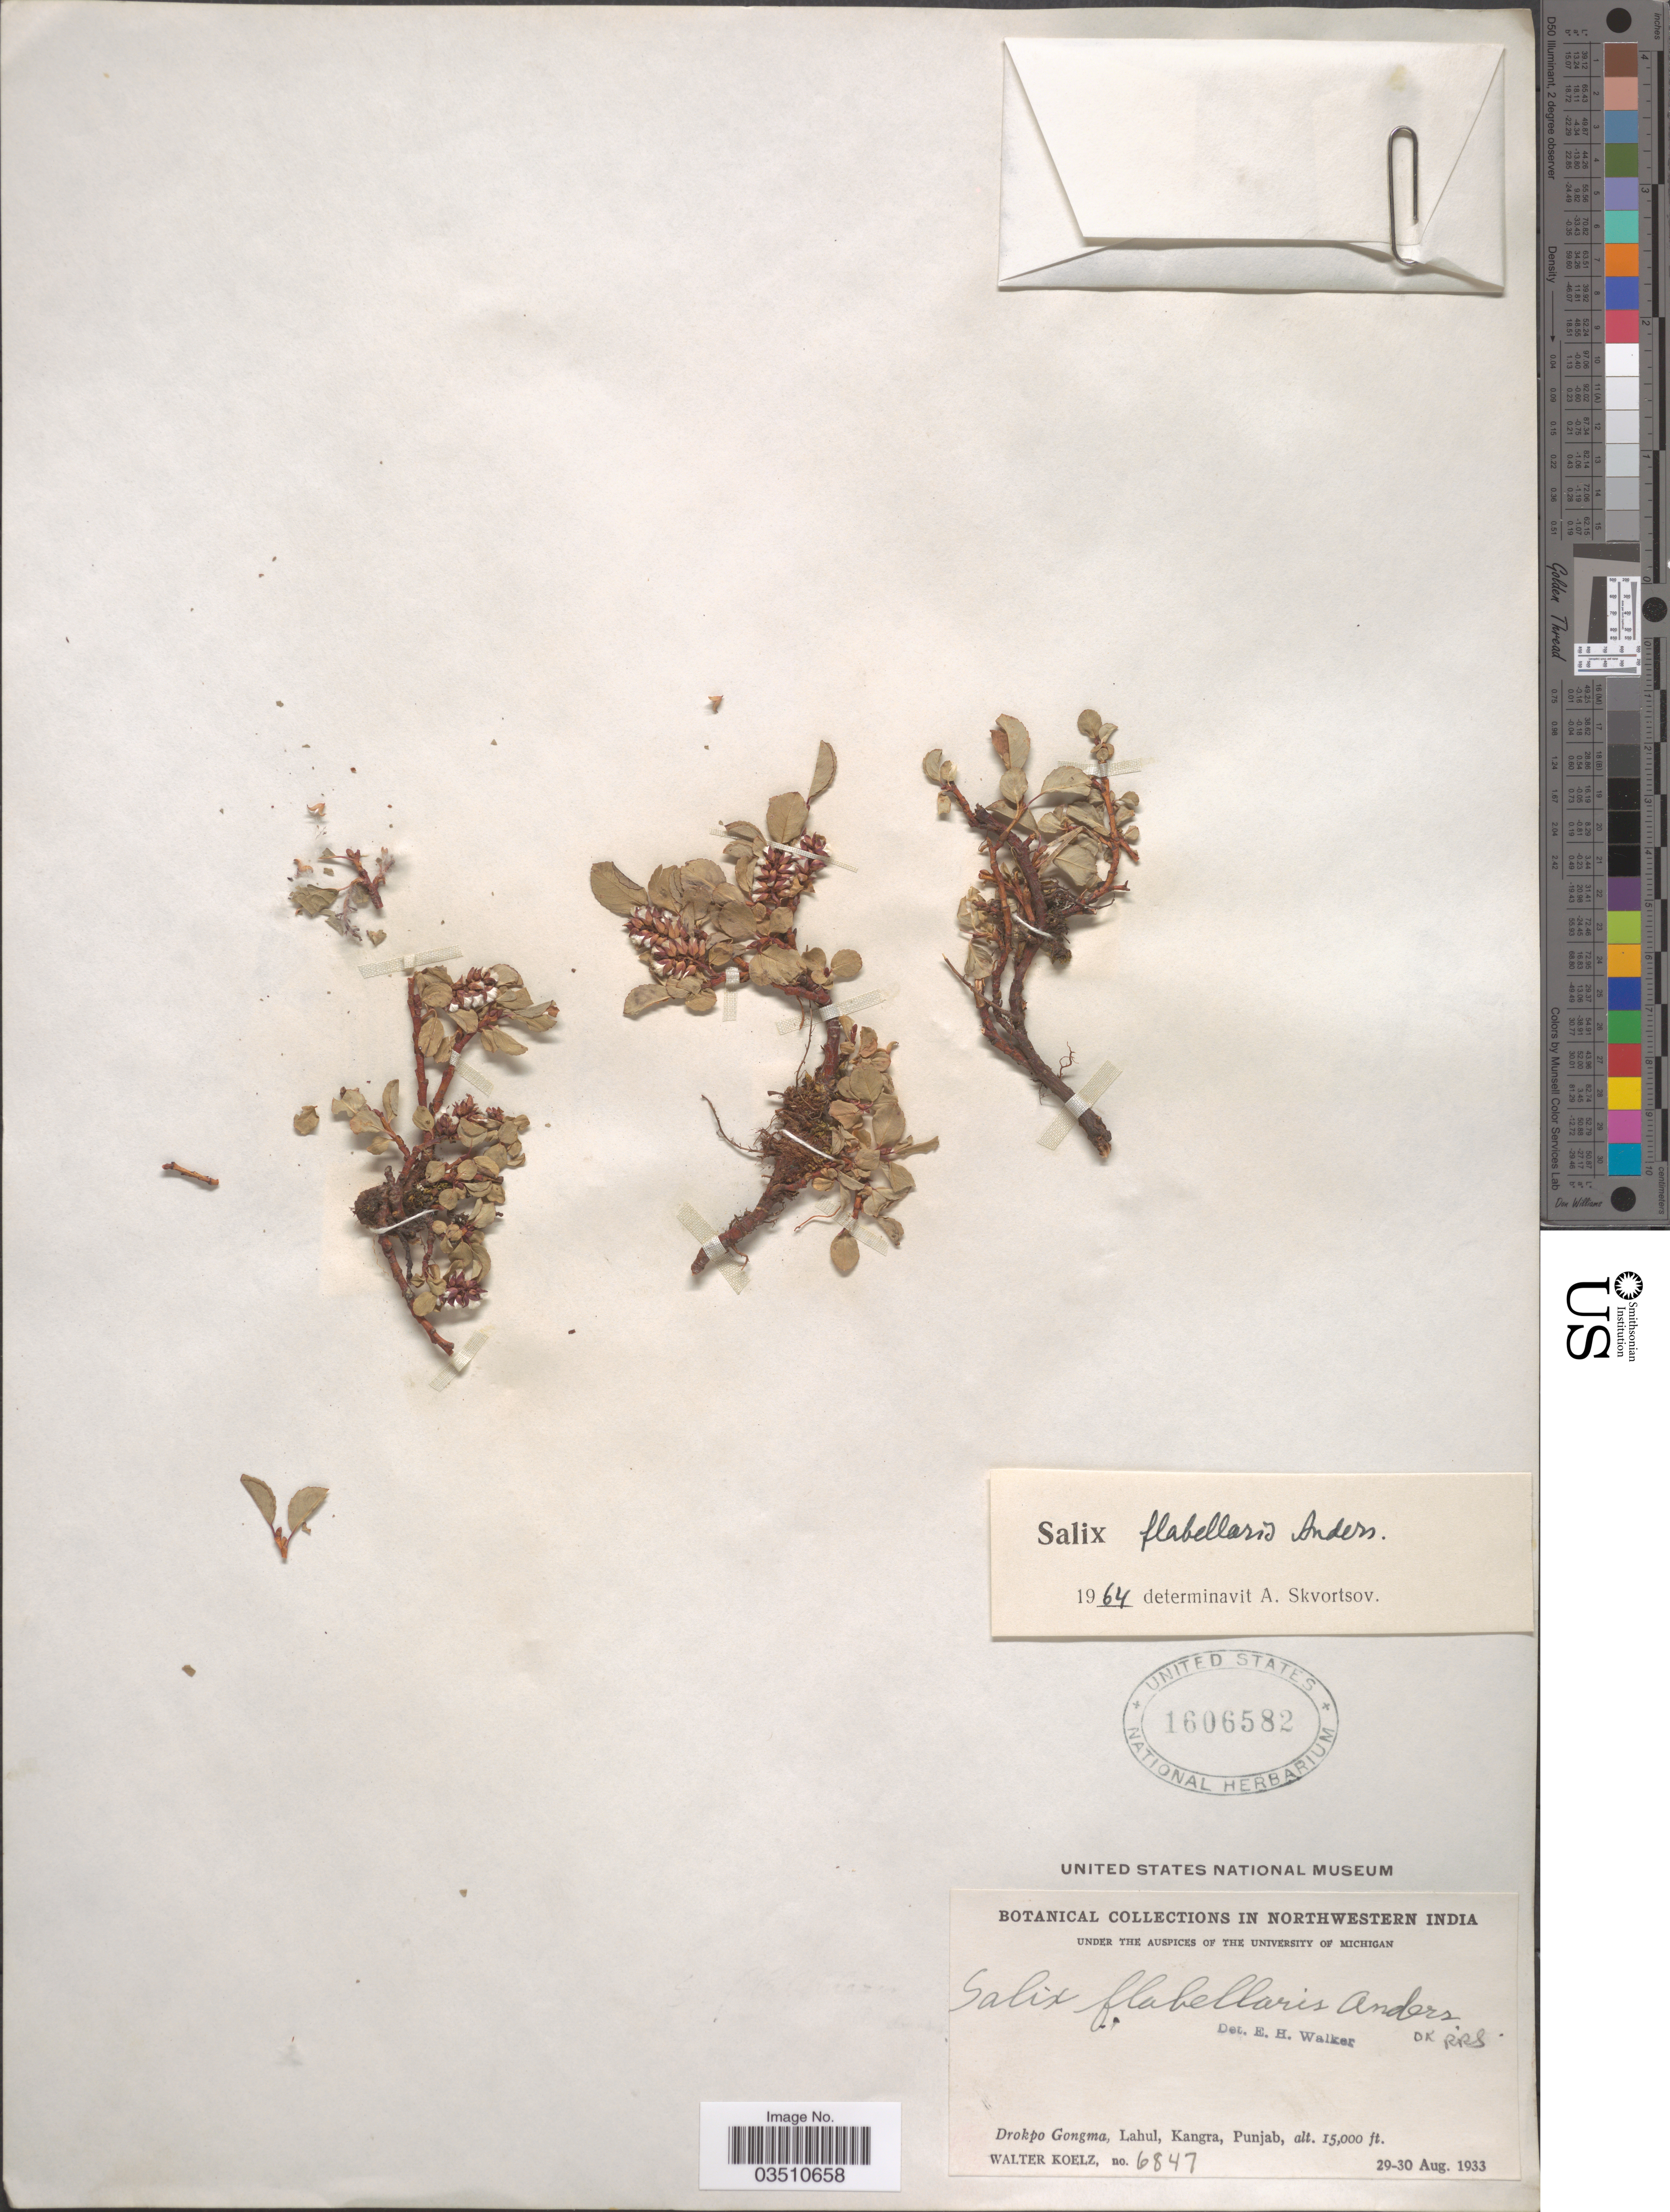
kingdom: Plantae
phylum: Tracheophyta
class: Magnoliopsida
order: Malpighiales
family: Salicaceae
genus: Salix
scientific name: Salix flabellaris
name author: Andersson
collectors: W. N. Koelz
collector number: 6847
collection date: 1933-08-29/1933-08-30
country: India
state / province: Punjab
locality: Northwestern India. Drokpo Gongma, Lahul, Kangra.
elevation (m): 4572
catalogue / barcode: US 1606582